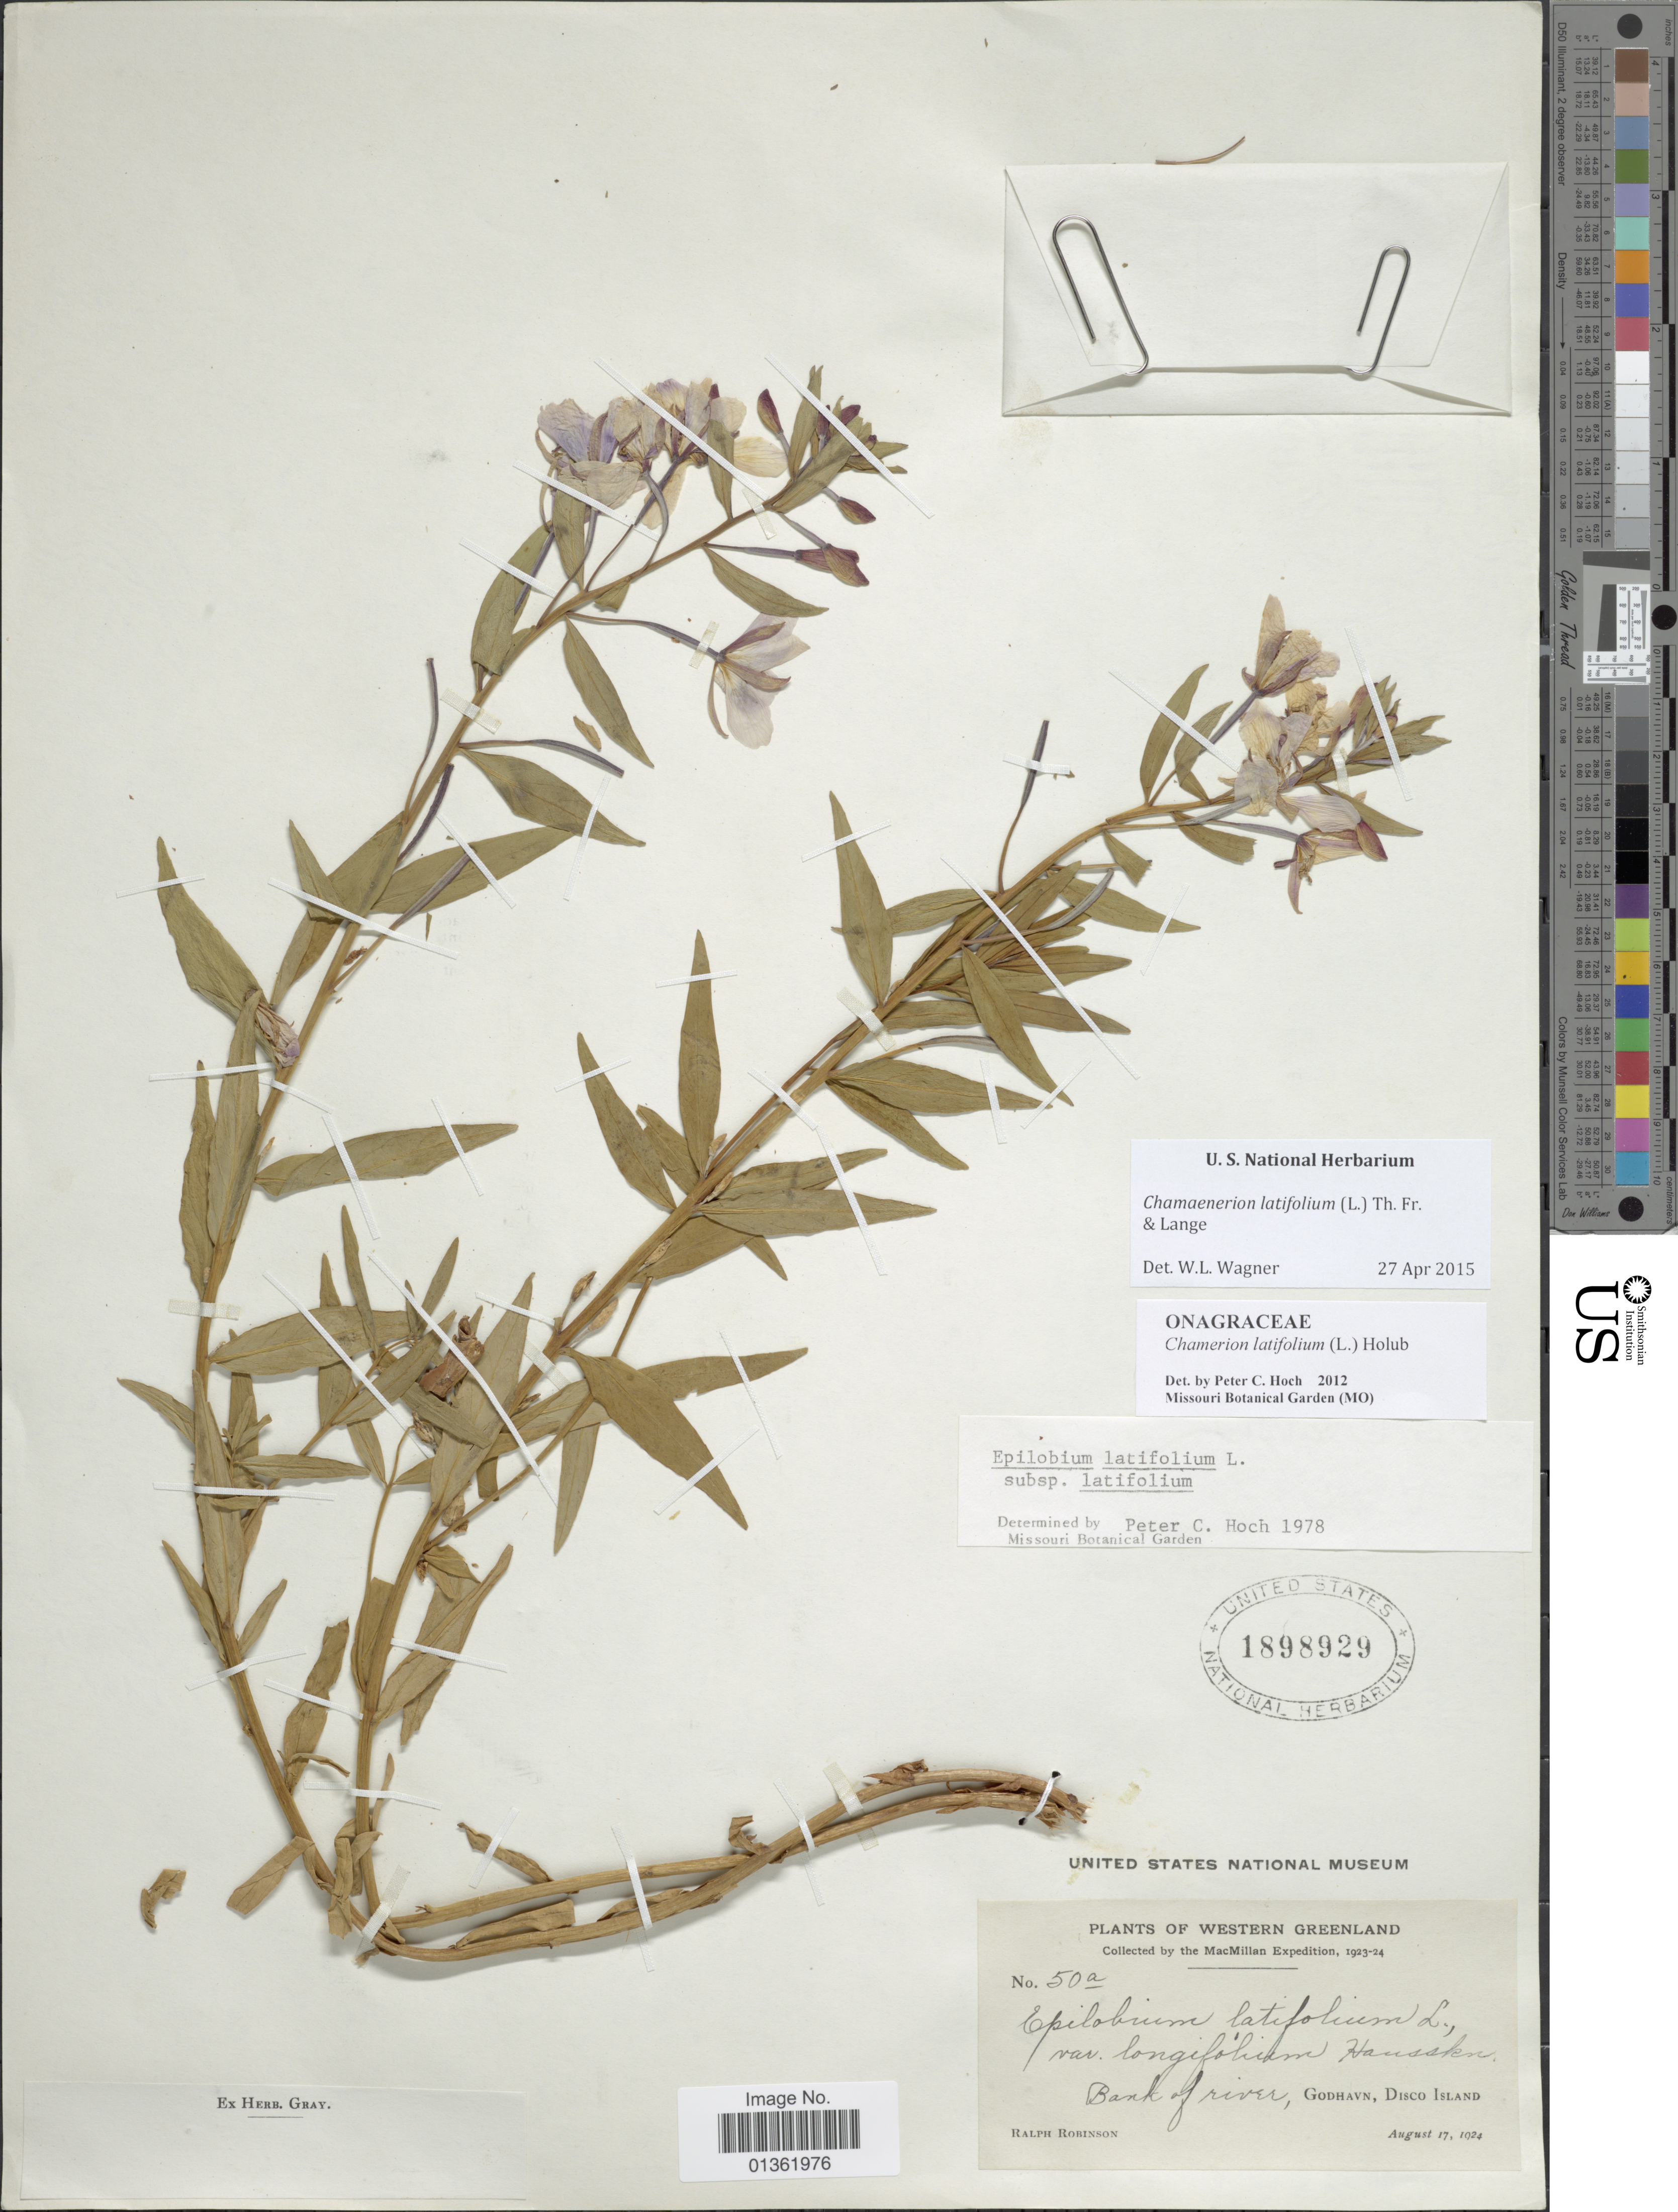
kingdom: Plantae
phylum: Tracheophyta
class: Magnoliopsida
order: Myrtales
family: Onagraceae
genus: Chamaenerion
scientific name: Chamaenerion latifolium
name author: (L.) Th. Fr. & Lange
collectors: R. Robinson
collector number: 50a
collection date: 1924-08-17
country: Greenland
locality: Western Greenland. Bank of river, Godhavn, Disco Island.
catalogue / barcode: US 1898959